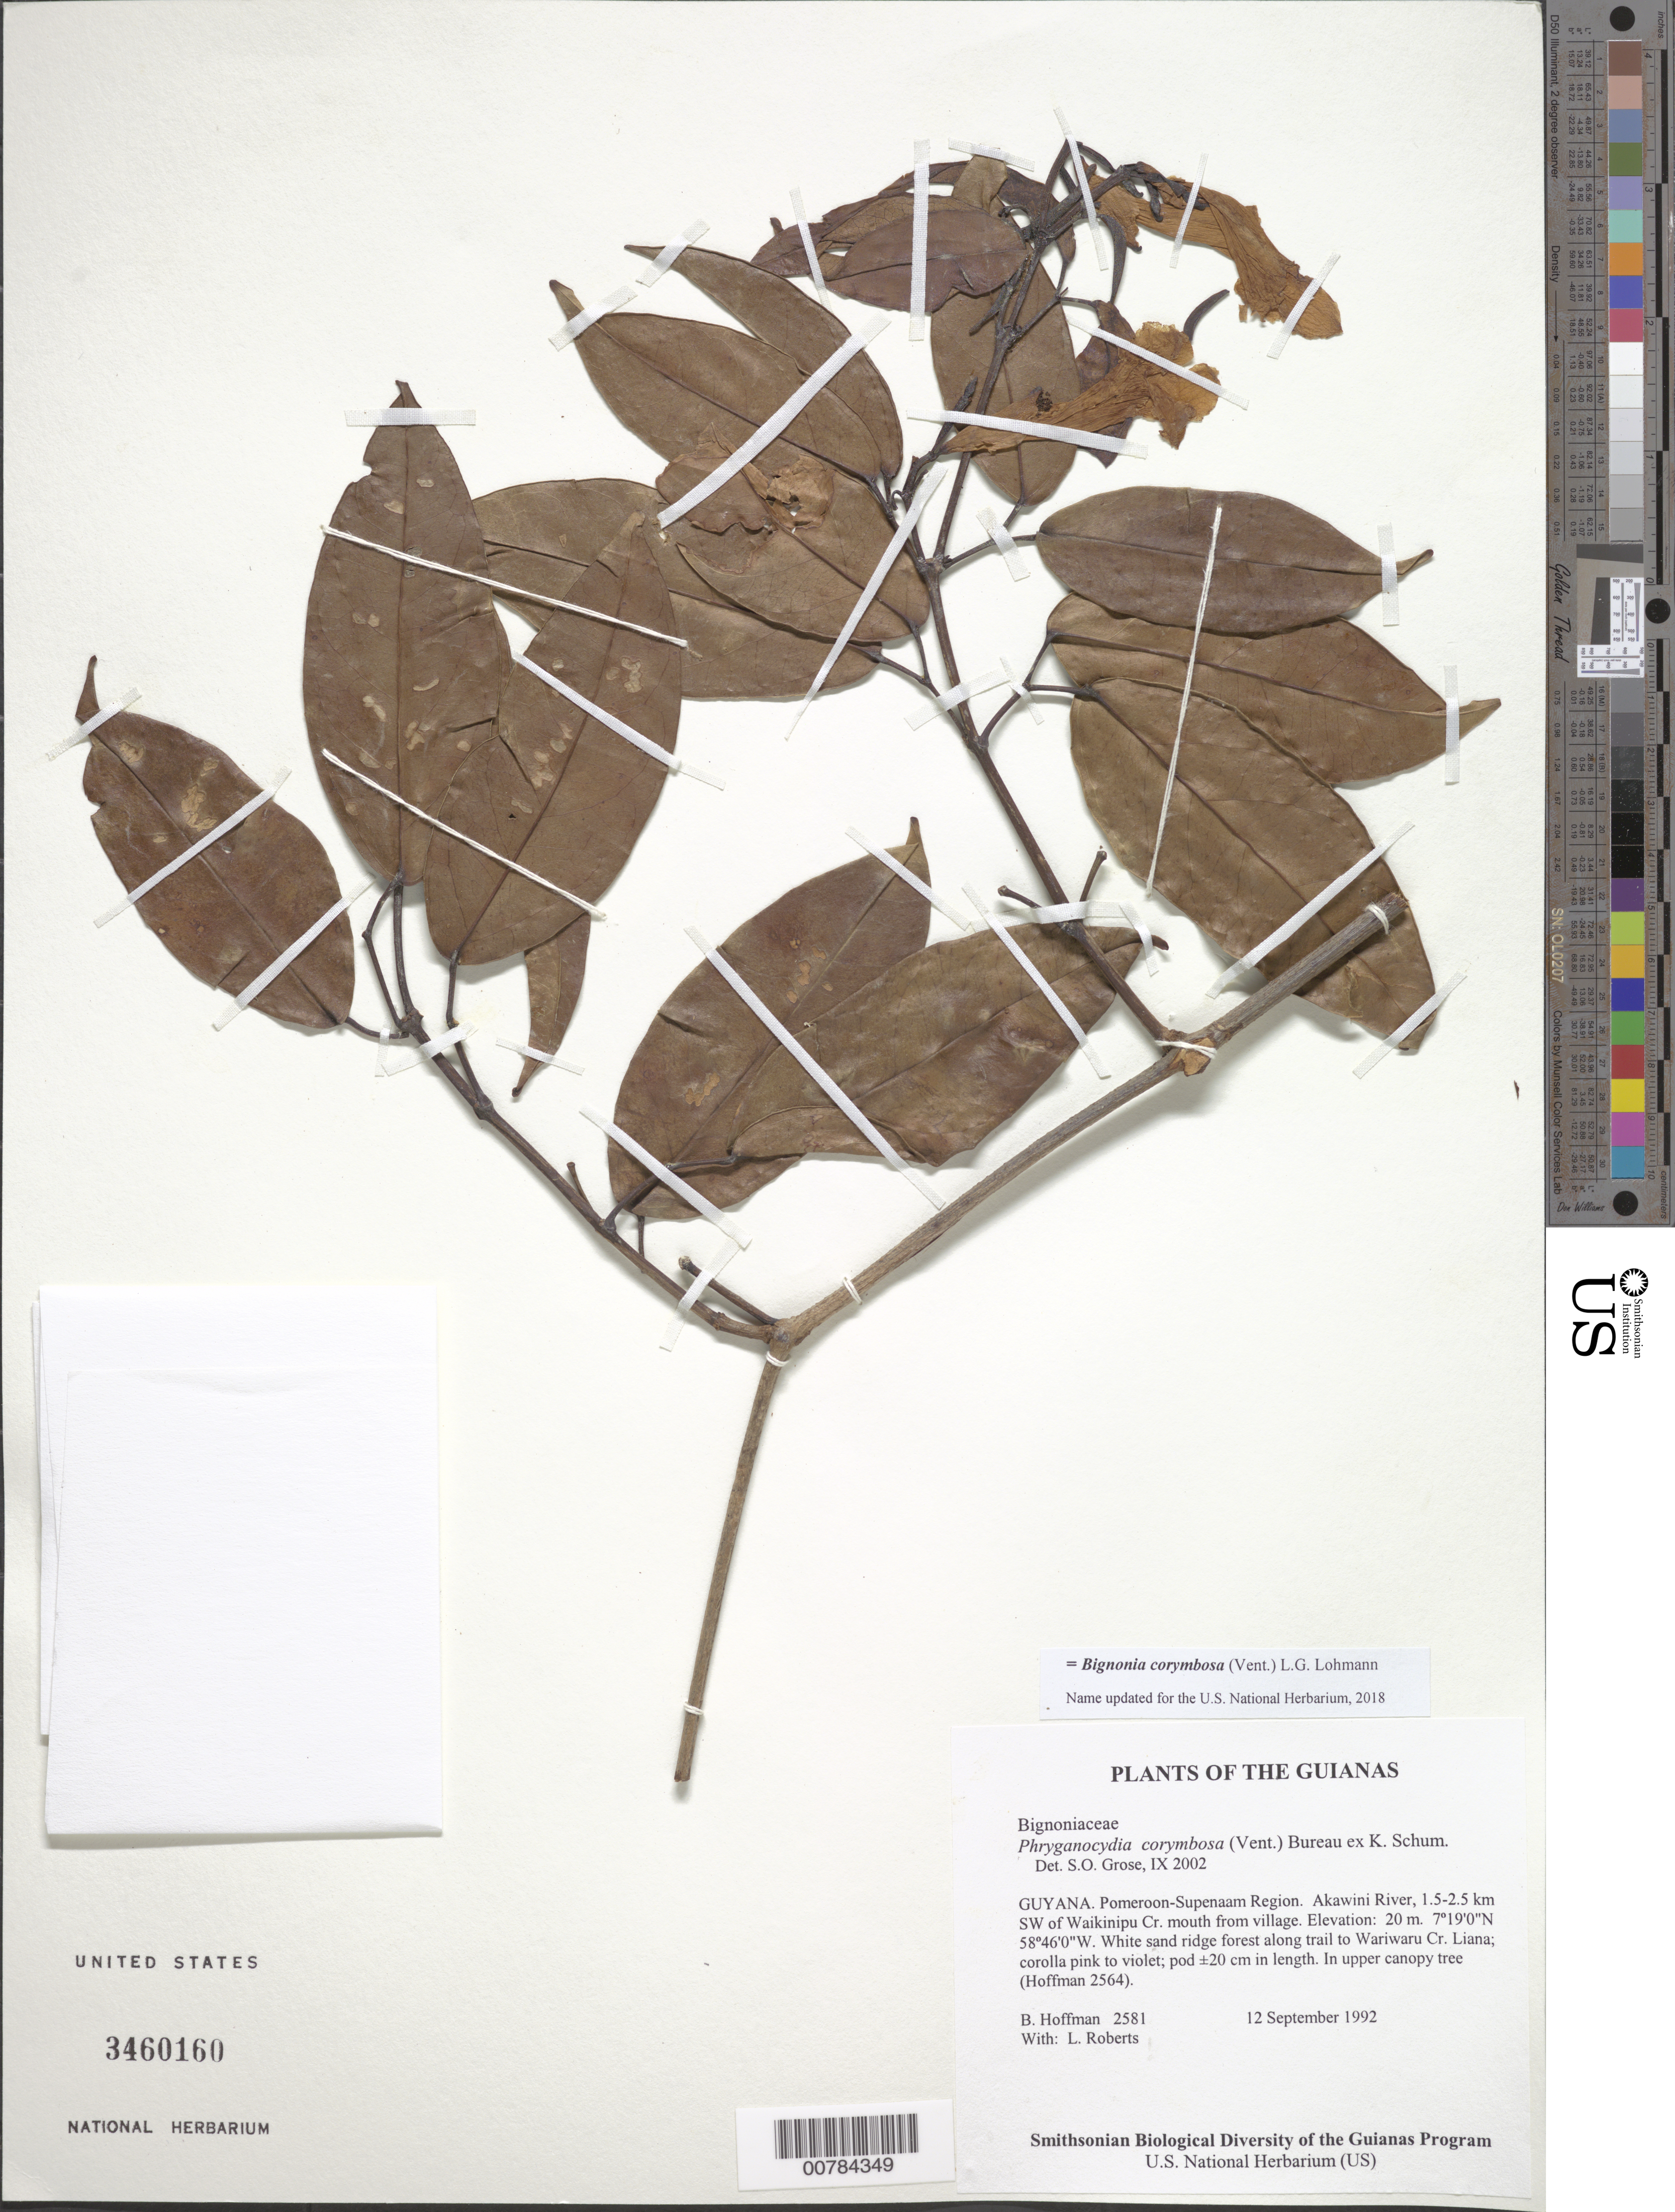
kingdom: Plantae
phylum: Tracheophyta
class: Magnoliopsida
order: Lamiales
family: Bignoniaceae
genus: Bignonia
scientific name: Bignonia corymbosa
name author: (Vent.) L.G. Lohmann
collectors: B. Hoffman & L. Roberts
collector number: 2581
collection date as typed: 12 September 1992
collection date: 1992-09-12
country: Guyana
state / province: Pomeroon-Supenaam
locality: Akawini River, 1.5-2.5 km SW of Waikinipu Creek mouth, along trail from Wakinipu village to Wariwaru Creek (Pomeroon R.)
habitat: White sand ridge forest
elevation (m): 20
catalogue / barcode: US 3460160